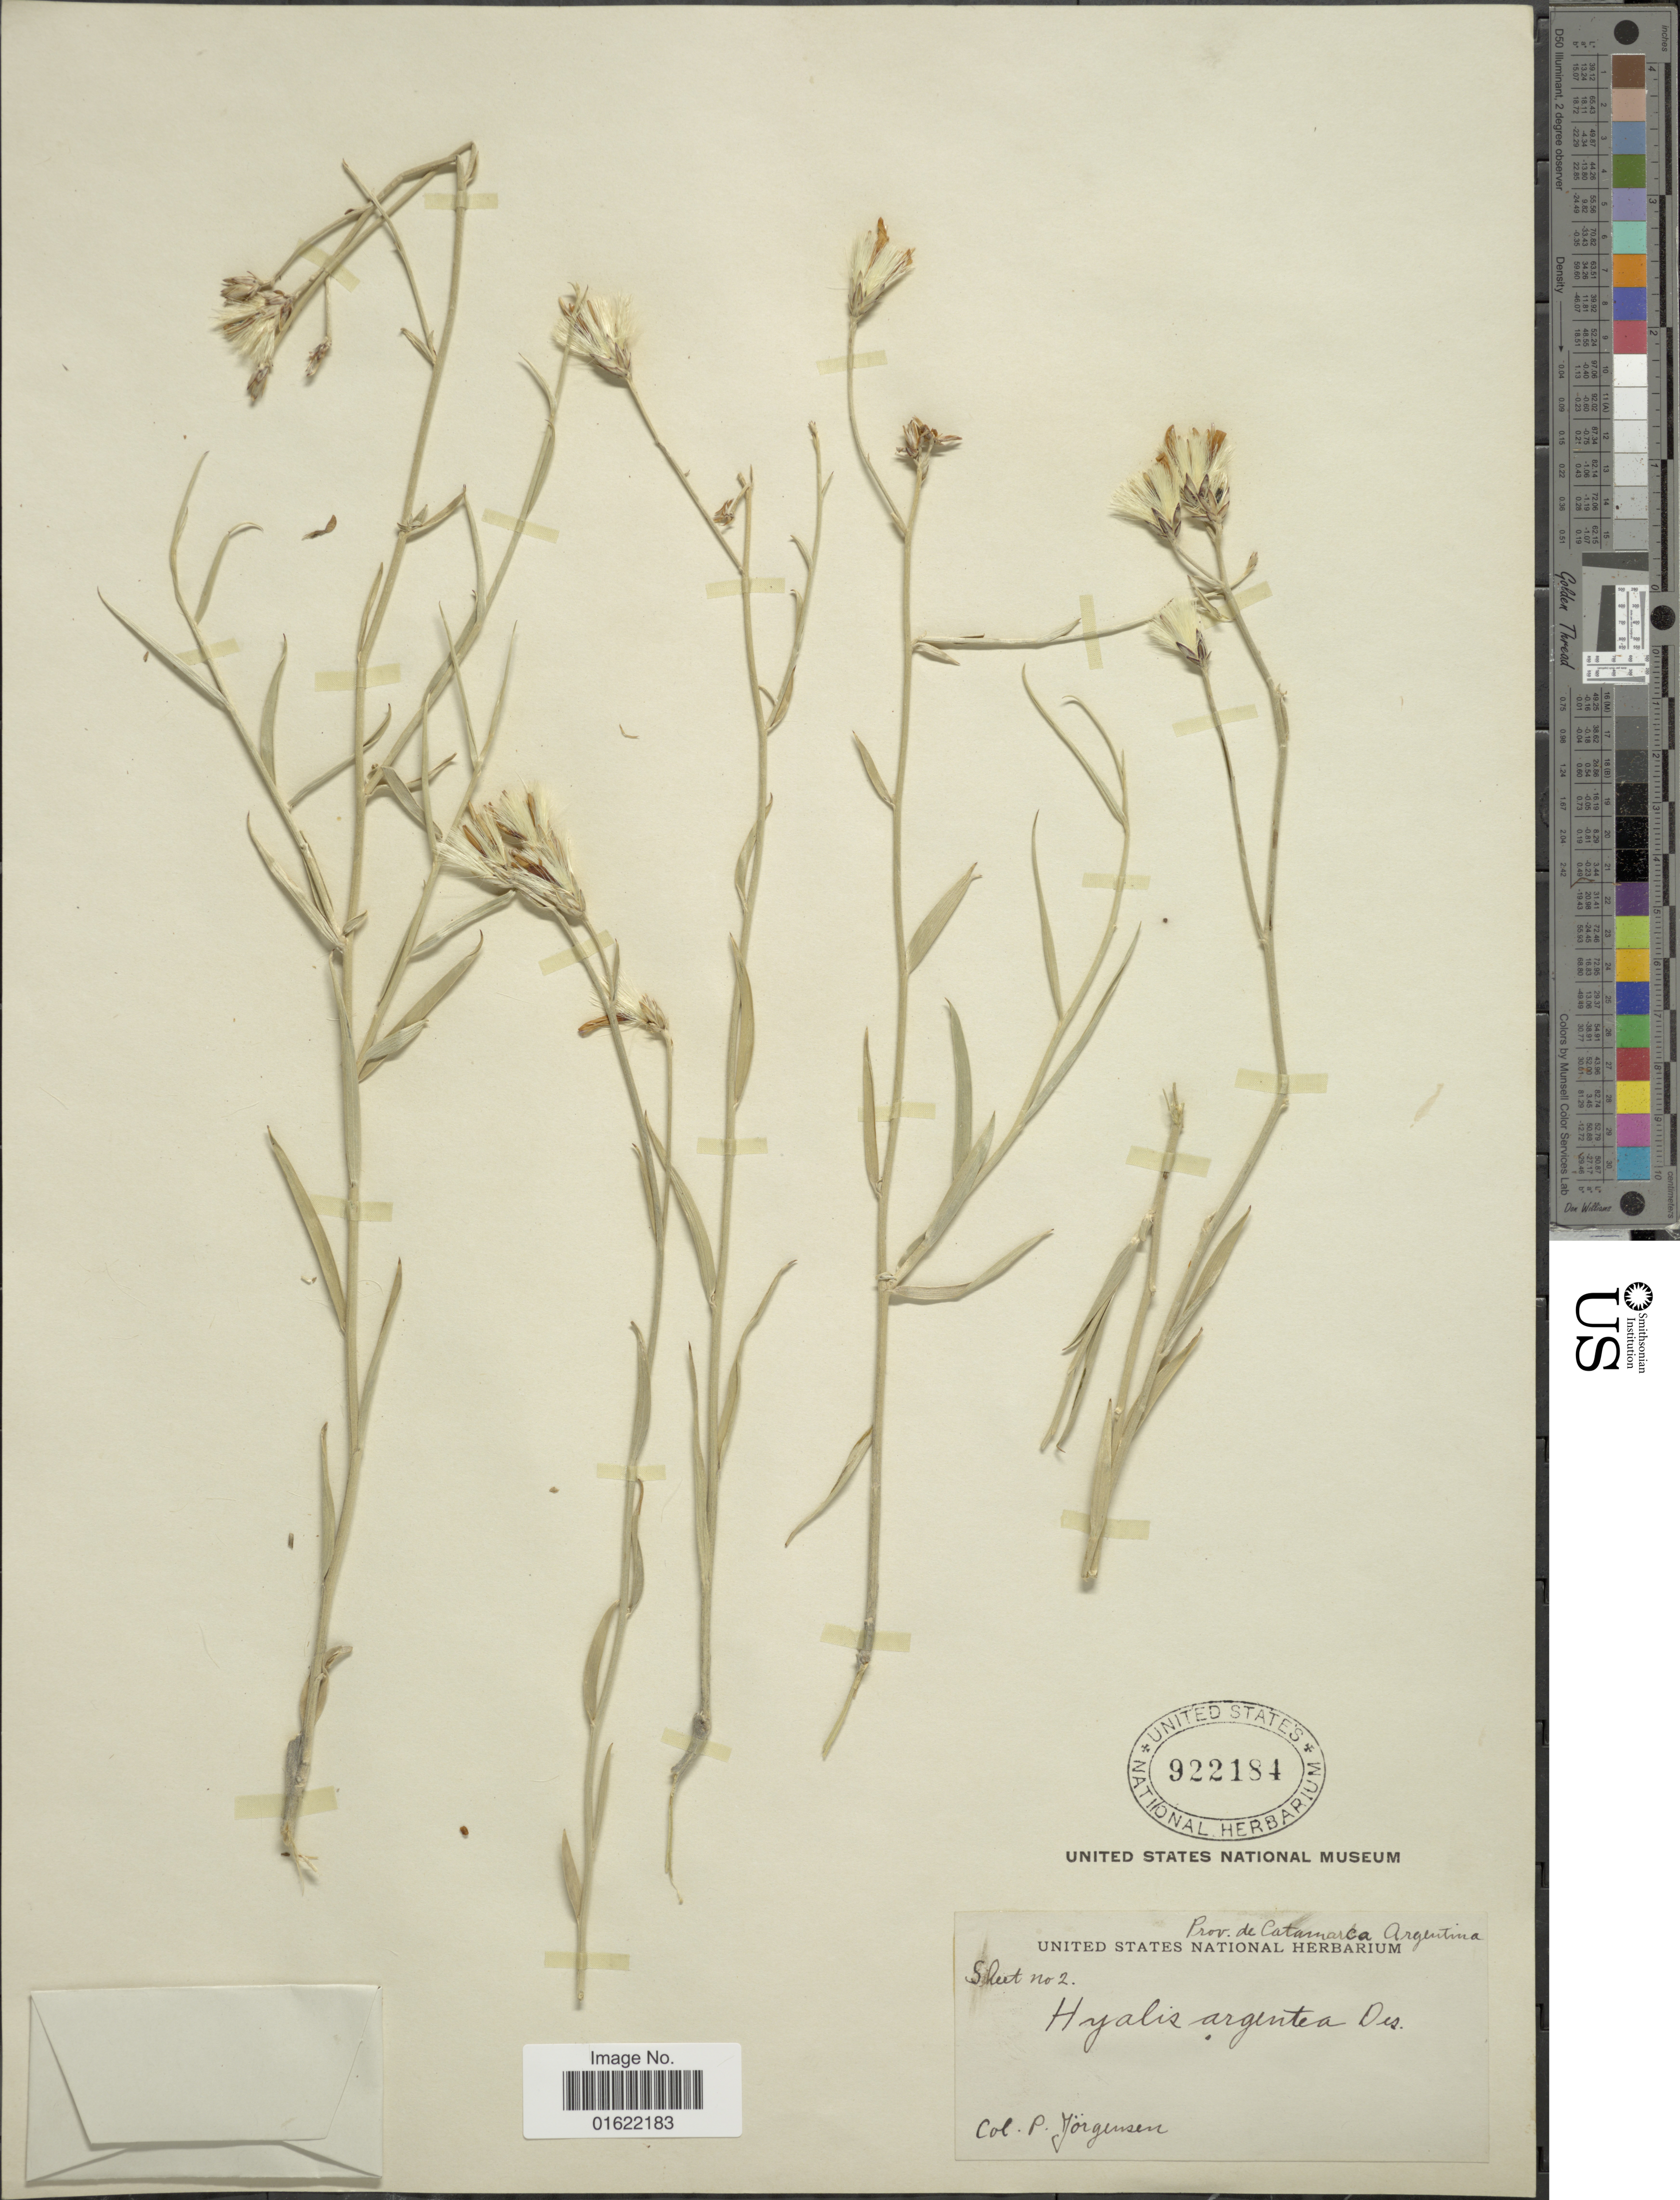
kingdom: Plantae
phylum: Tracheophyta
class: Magnoliopsida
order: Asterales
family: Asteraceae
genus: Hyalis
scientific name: Hyalis argentea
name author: D. Don ex Hook. & Arn.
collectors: P. Jörgensen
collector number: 2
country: Argentina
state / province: Catamarca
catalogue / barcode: US 922184